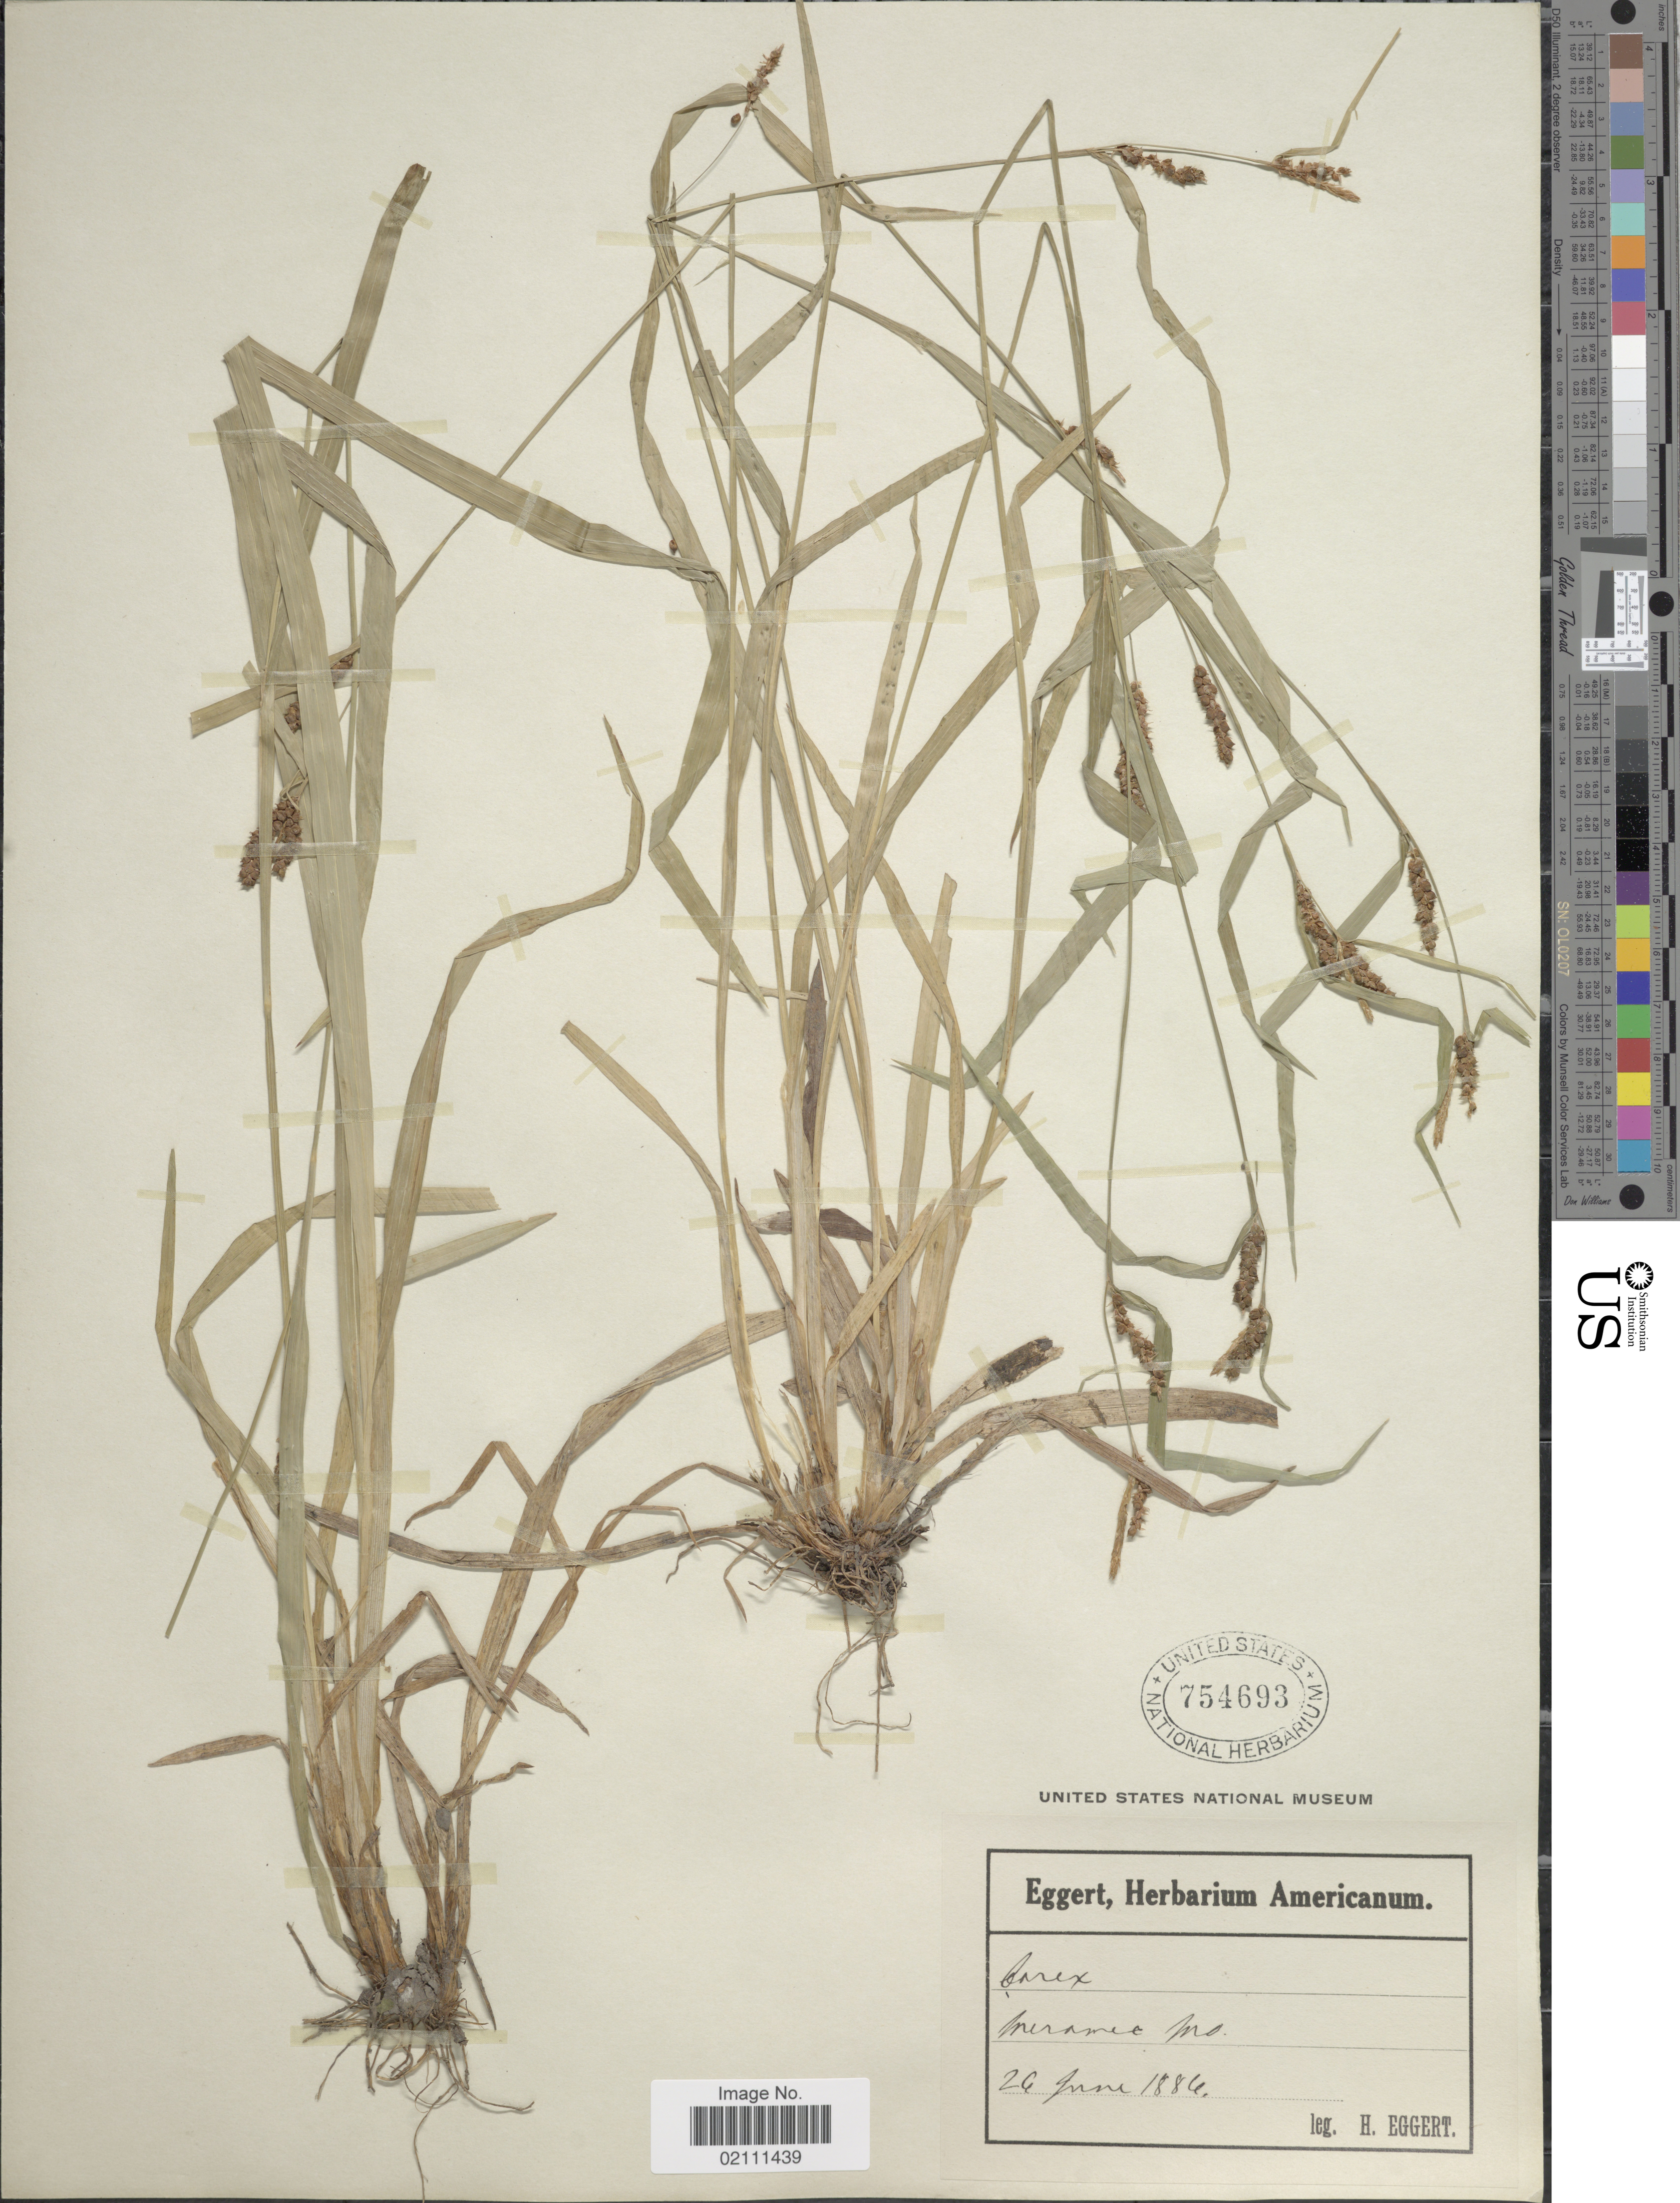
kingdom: Plantae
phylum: Tracheophyta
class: Liliopsida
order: Poales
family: Cyperaceae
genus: Carex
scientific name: Carex granularis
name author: Muhl. ex Willd.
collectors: H. Eggert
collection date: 1884-06-24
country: United States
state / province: Missouri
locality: Meramec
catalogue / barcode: US 754693